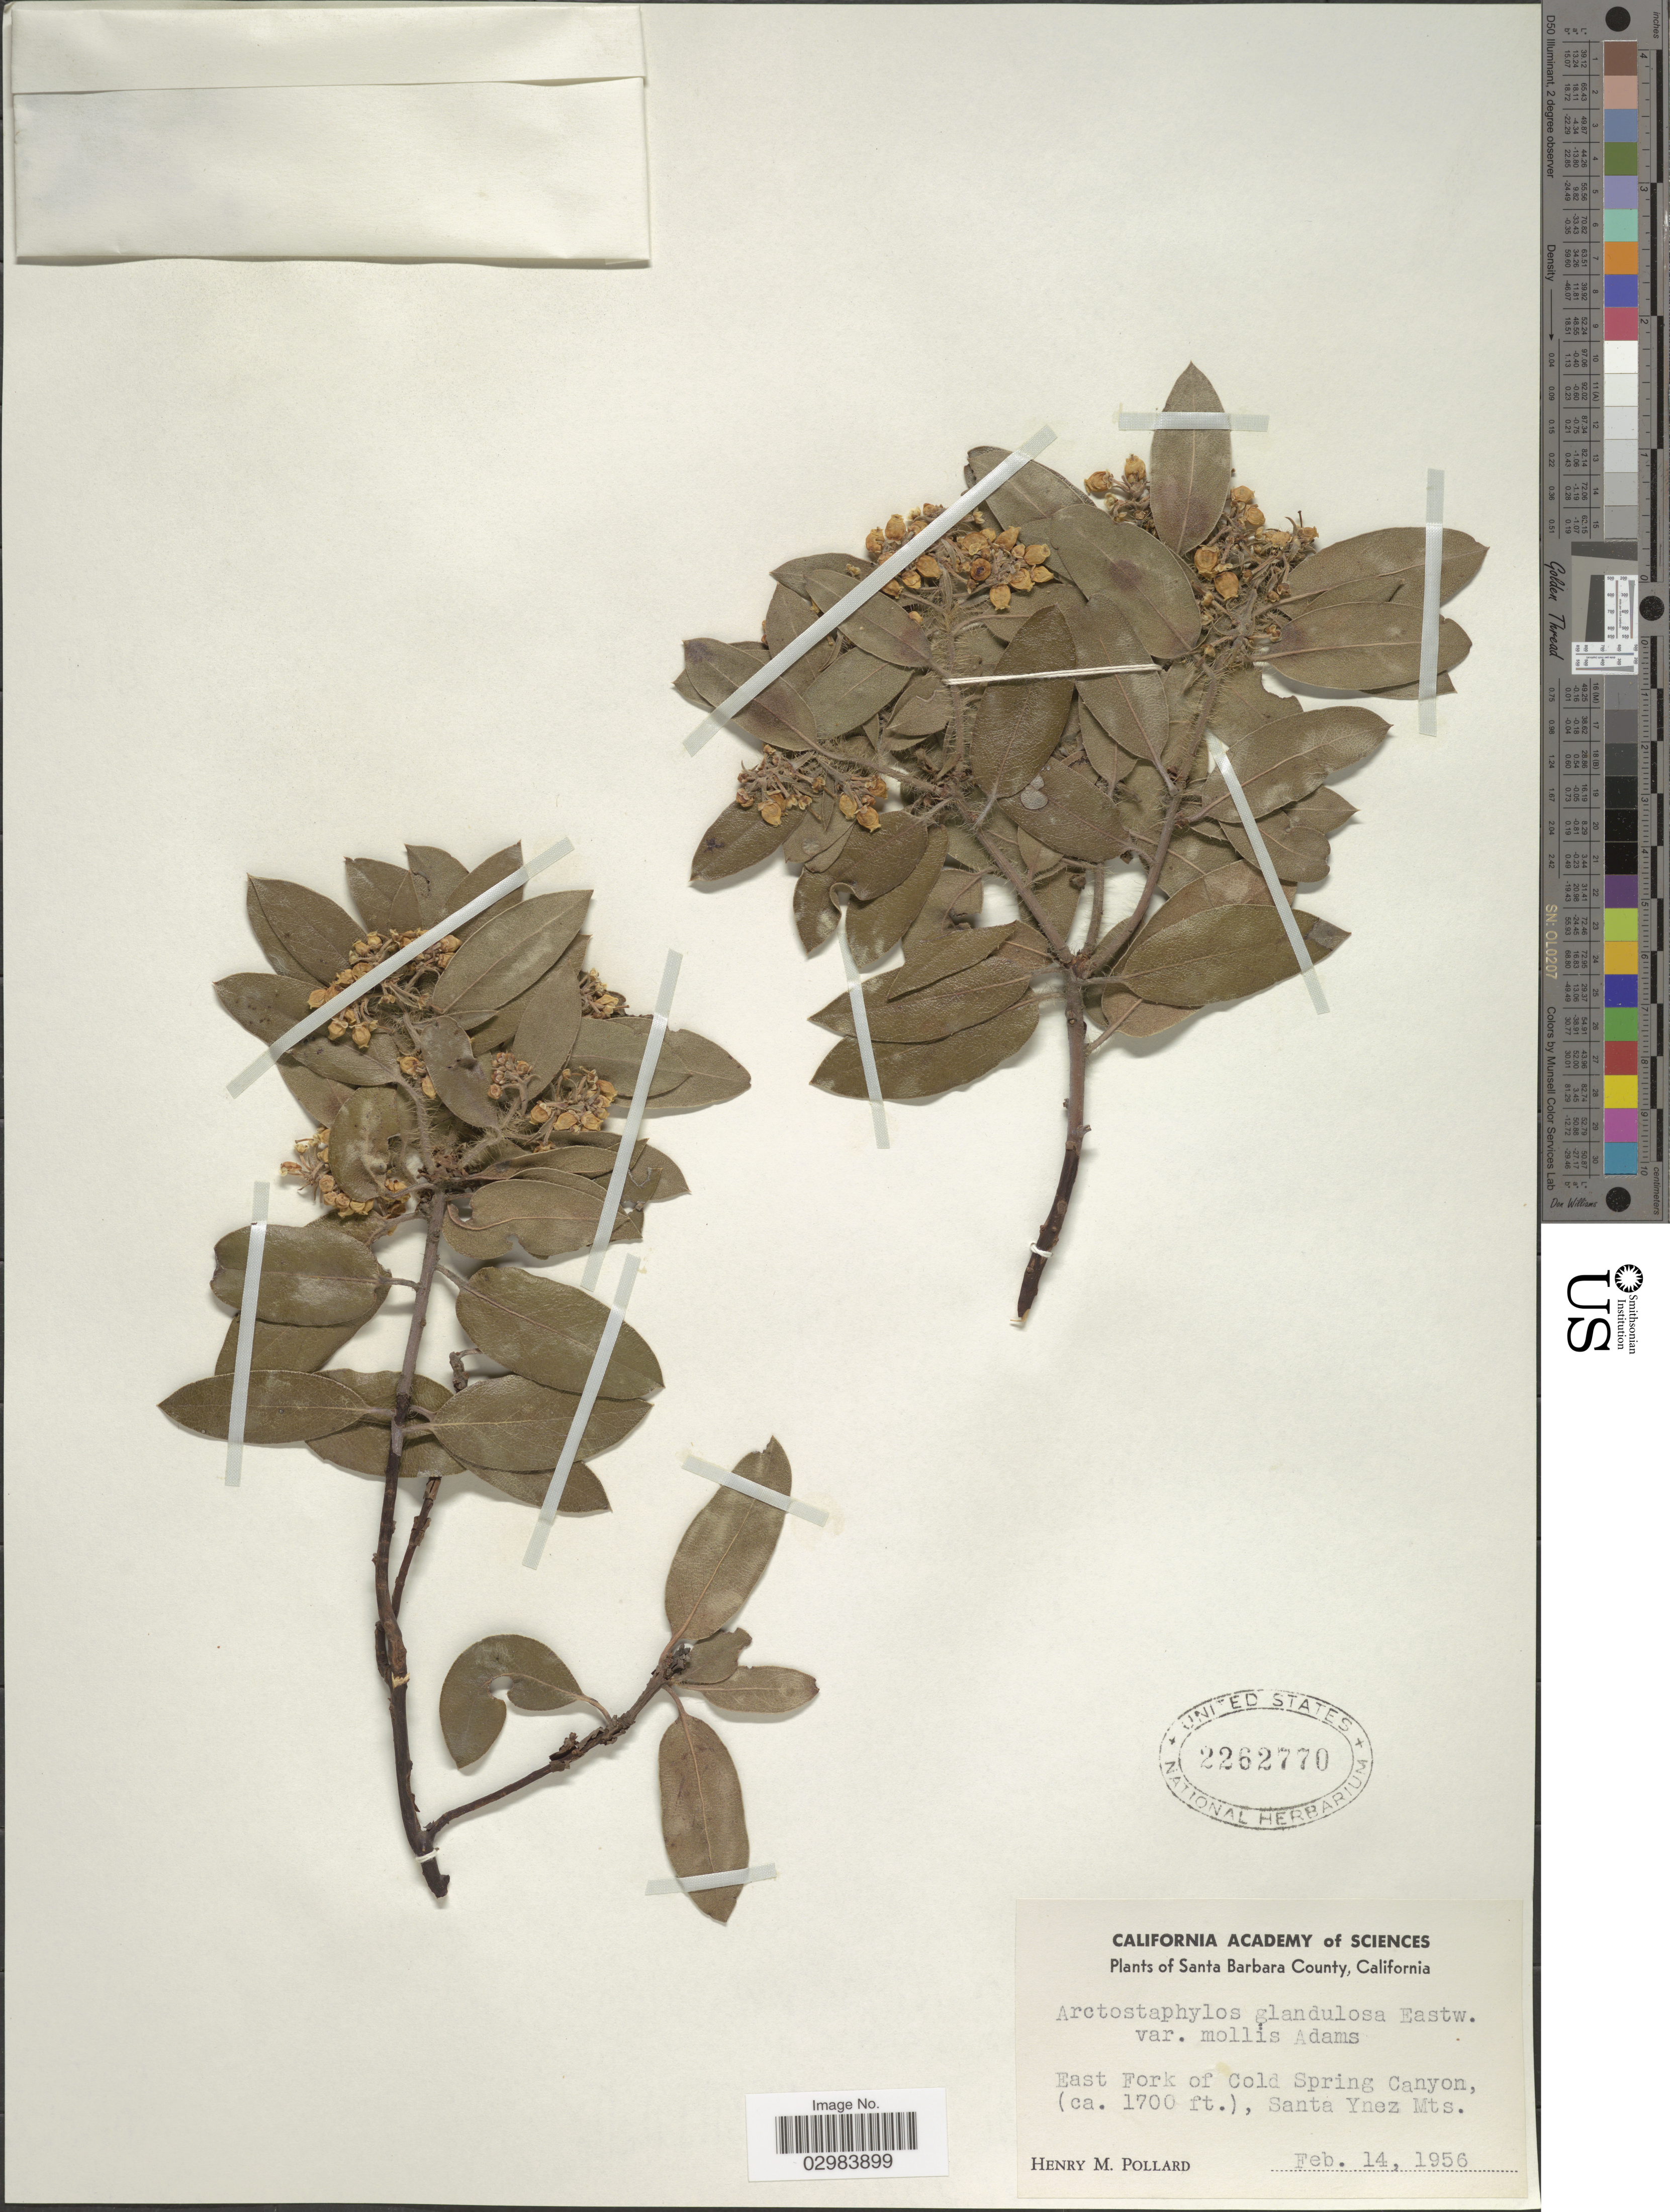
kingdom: Plantae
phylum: Tracheophyta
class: Magnoliopsida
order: Ericales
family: Ericaceae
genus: Arctostaphylos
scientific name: Arctostaphylos glandulosa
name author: Eastw.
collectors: H. M. Pollard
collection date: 1956-02-14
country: United States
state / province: California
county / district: Santa Barbara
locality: Santa Barbara County, East Fork of Cold Spring Canyon, Santa Ynez Mts.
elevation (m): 518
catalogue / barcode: US 2262770